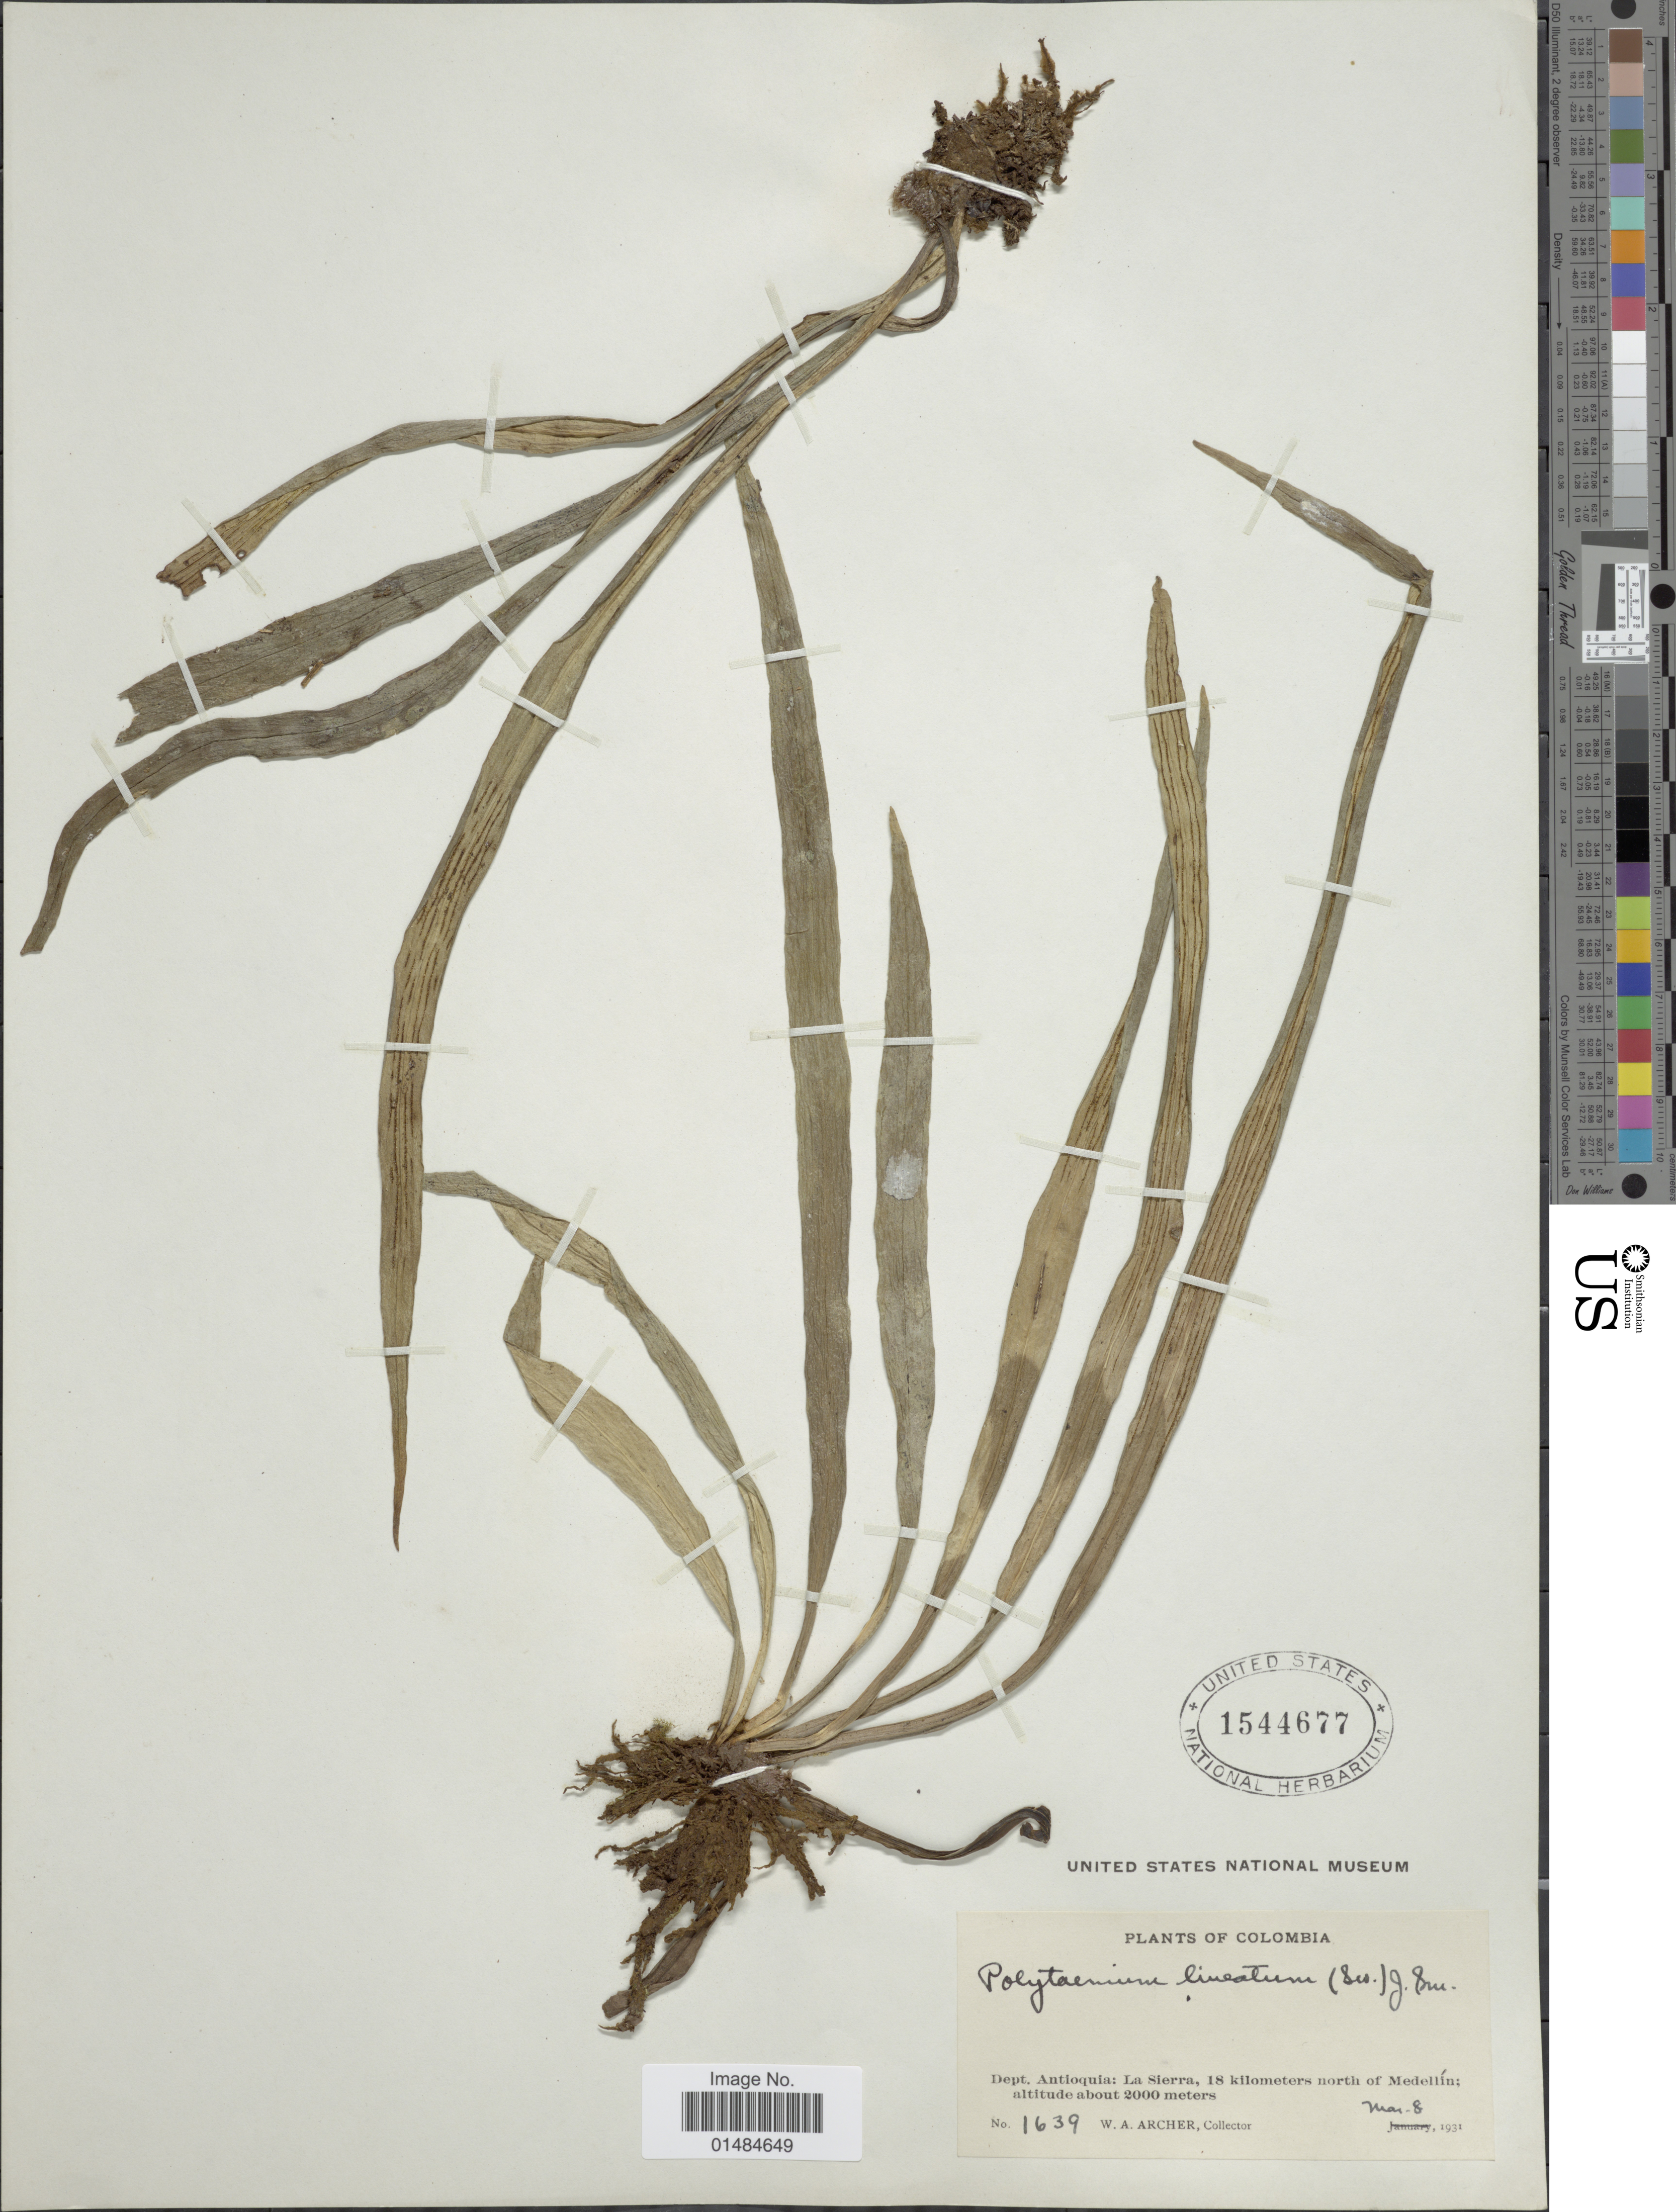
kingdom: Plantae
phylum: Tracheophyta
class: Polypodiopsida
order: Polypodiales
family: Pteridaceae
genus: Polytaenium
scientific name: Polytaenium lineatum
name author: (Sw.) J. Sm.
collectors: W. A. Archer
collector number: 1639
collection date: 1931-03-08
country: Colombia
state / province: Antioquia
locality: La Sierra, 18 kilometers north of Medellín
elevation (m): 2000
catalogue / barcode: US 1544677